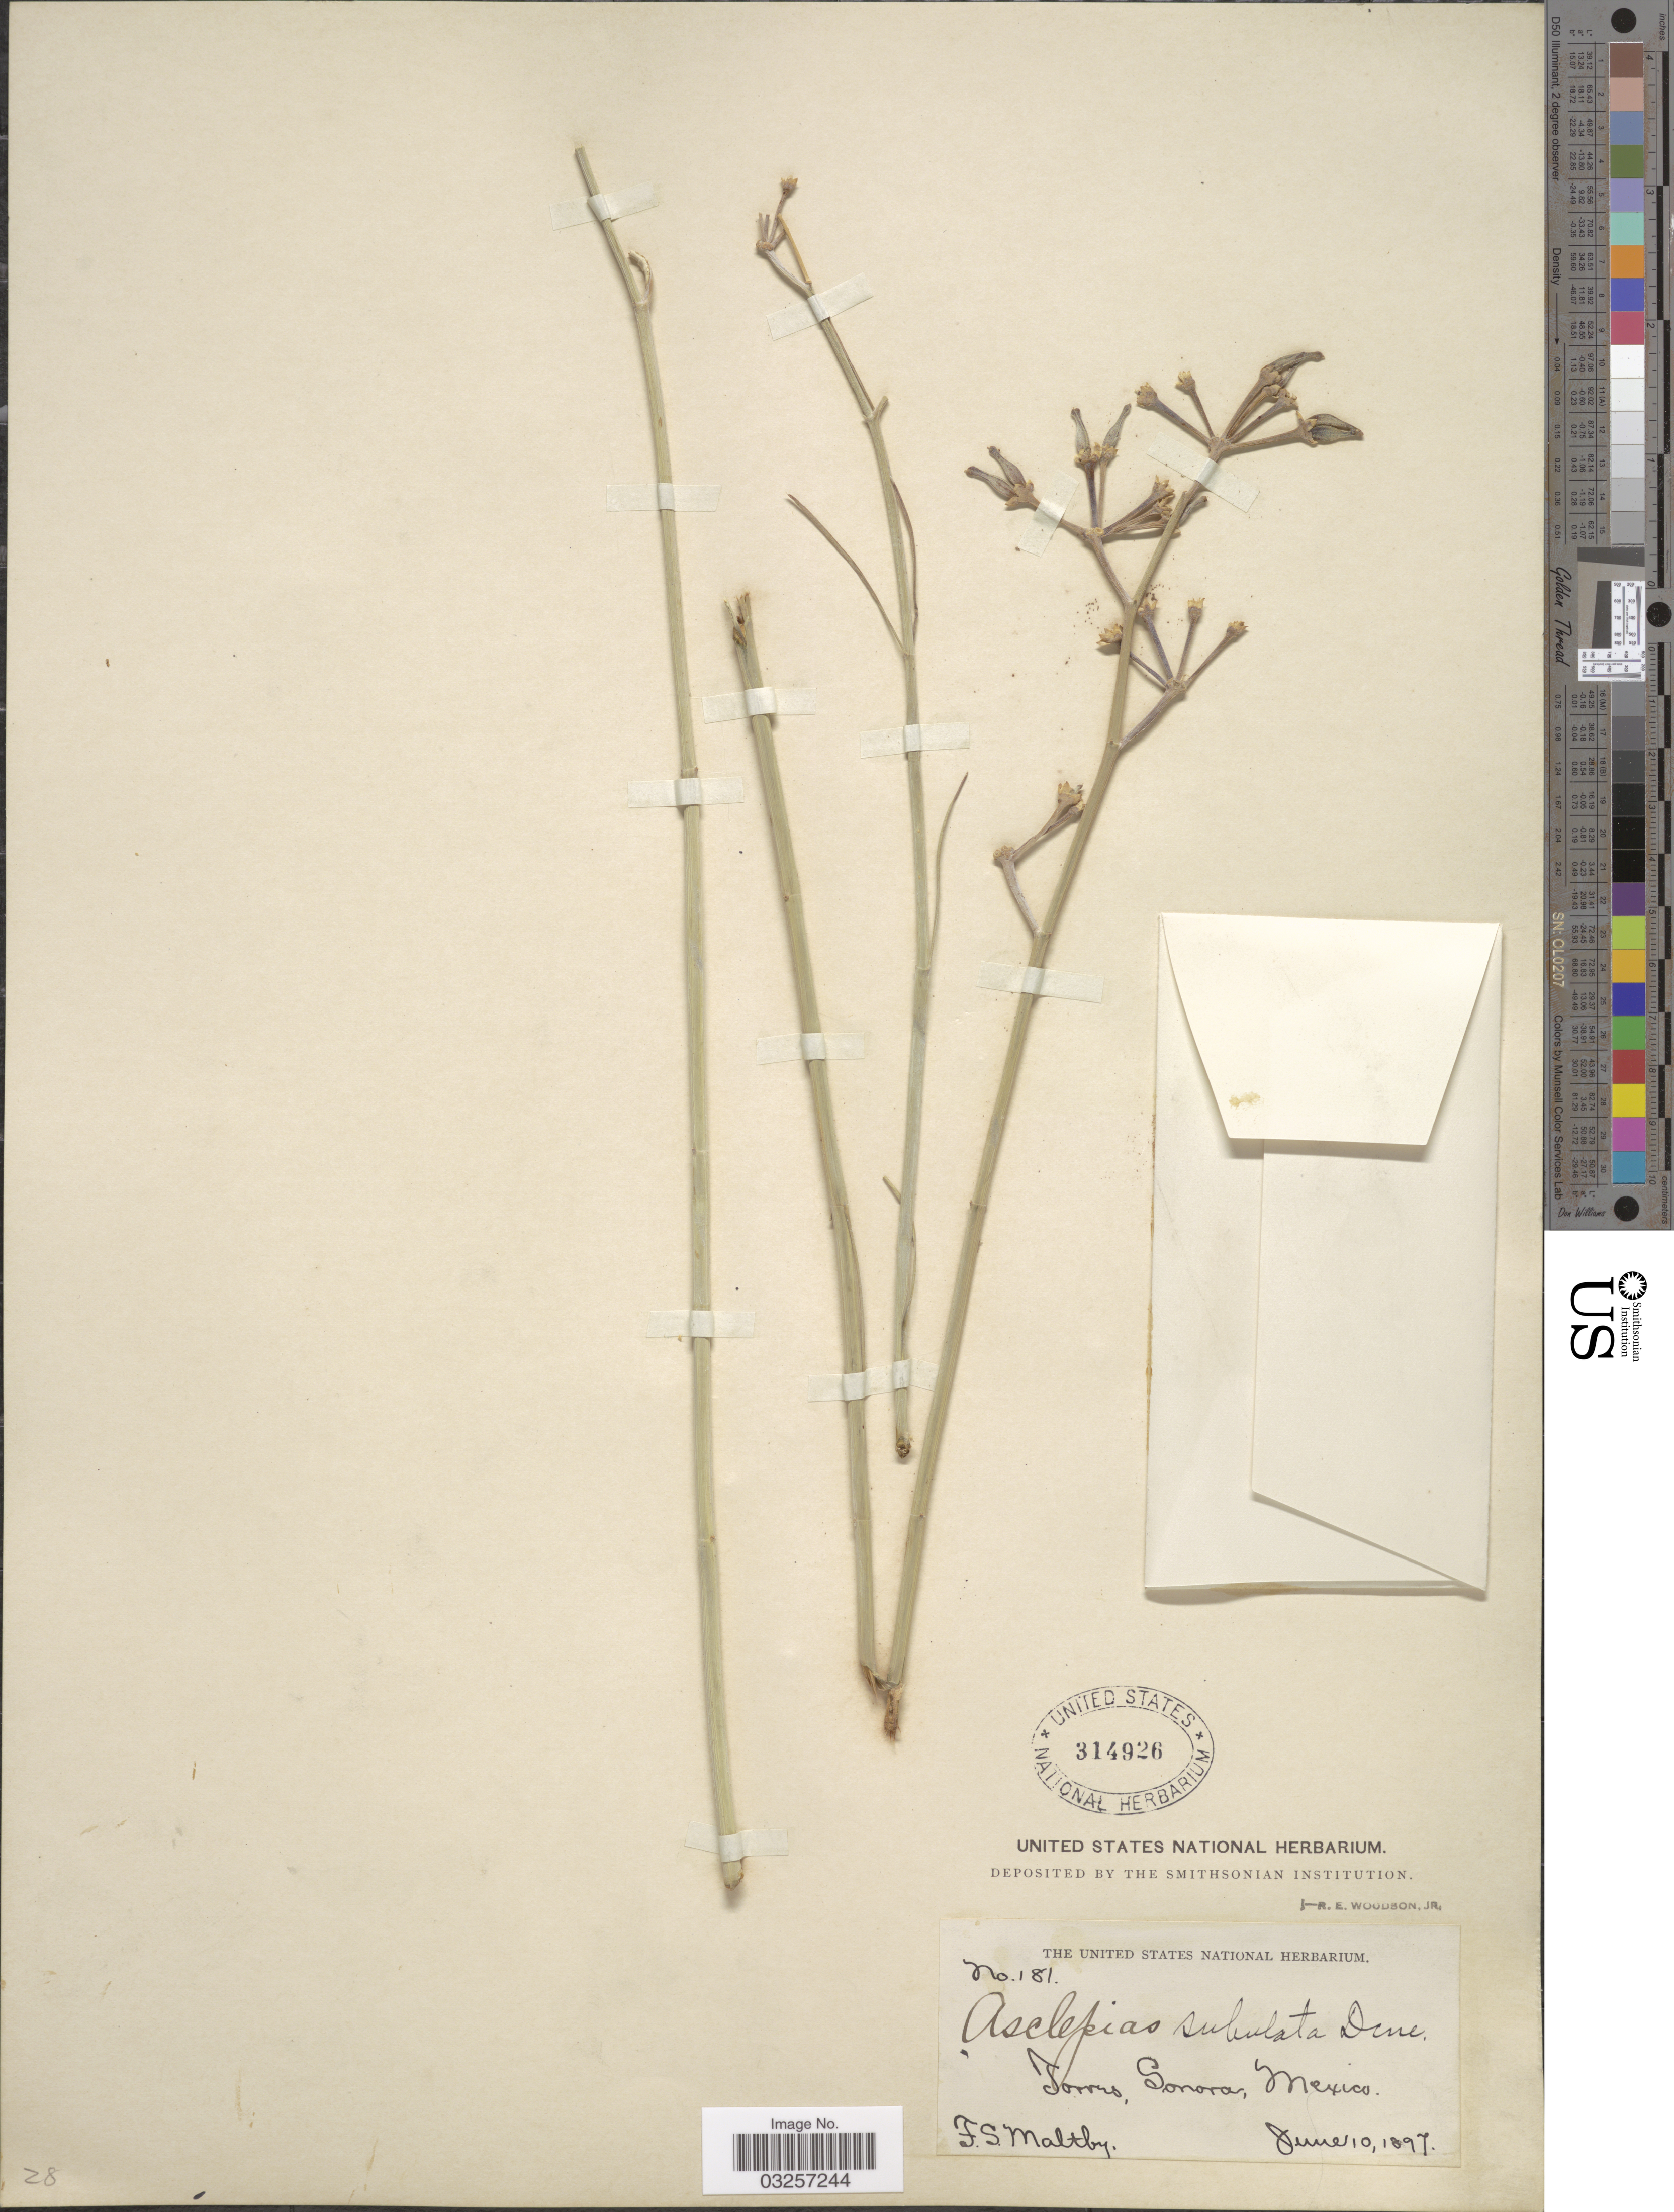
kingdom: Plantae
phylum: Tracheophyta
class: Magnoliopsida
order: Gentianales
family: Apocynaceae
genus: Asclepias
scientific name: Asclepias subulata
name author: Decne.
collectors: F. S. Maltby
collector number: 181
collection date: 1897-06-10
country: Mexico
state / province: Sonora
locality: Torres.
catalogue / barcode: US 314926